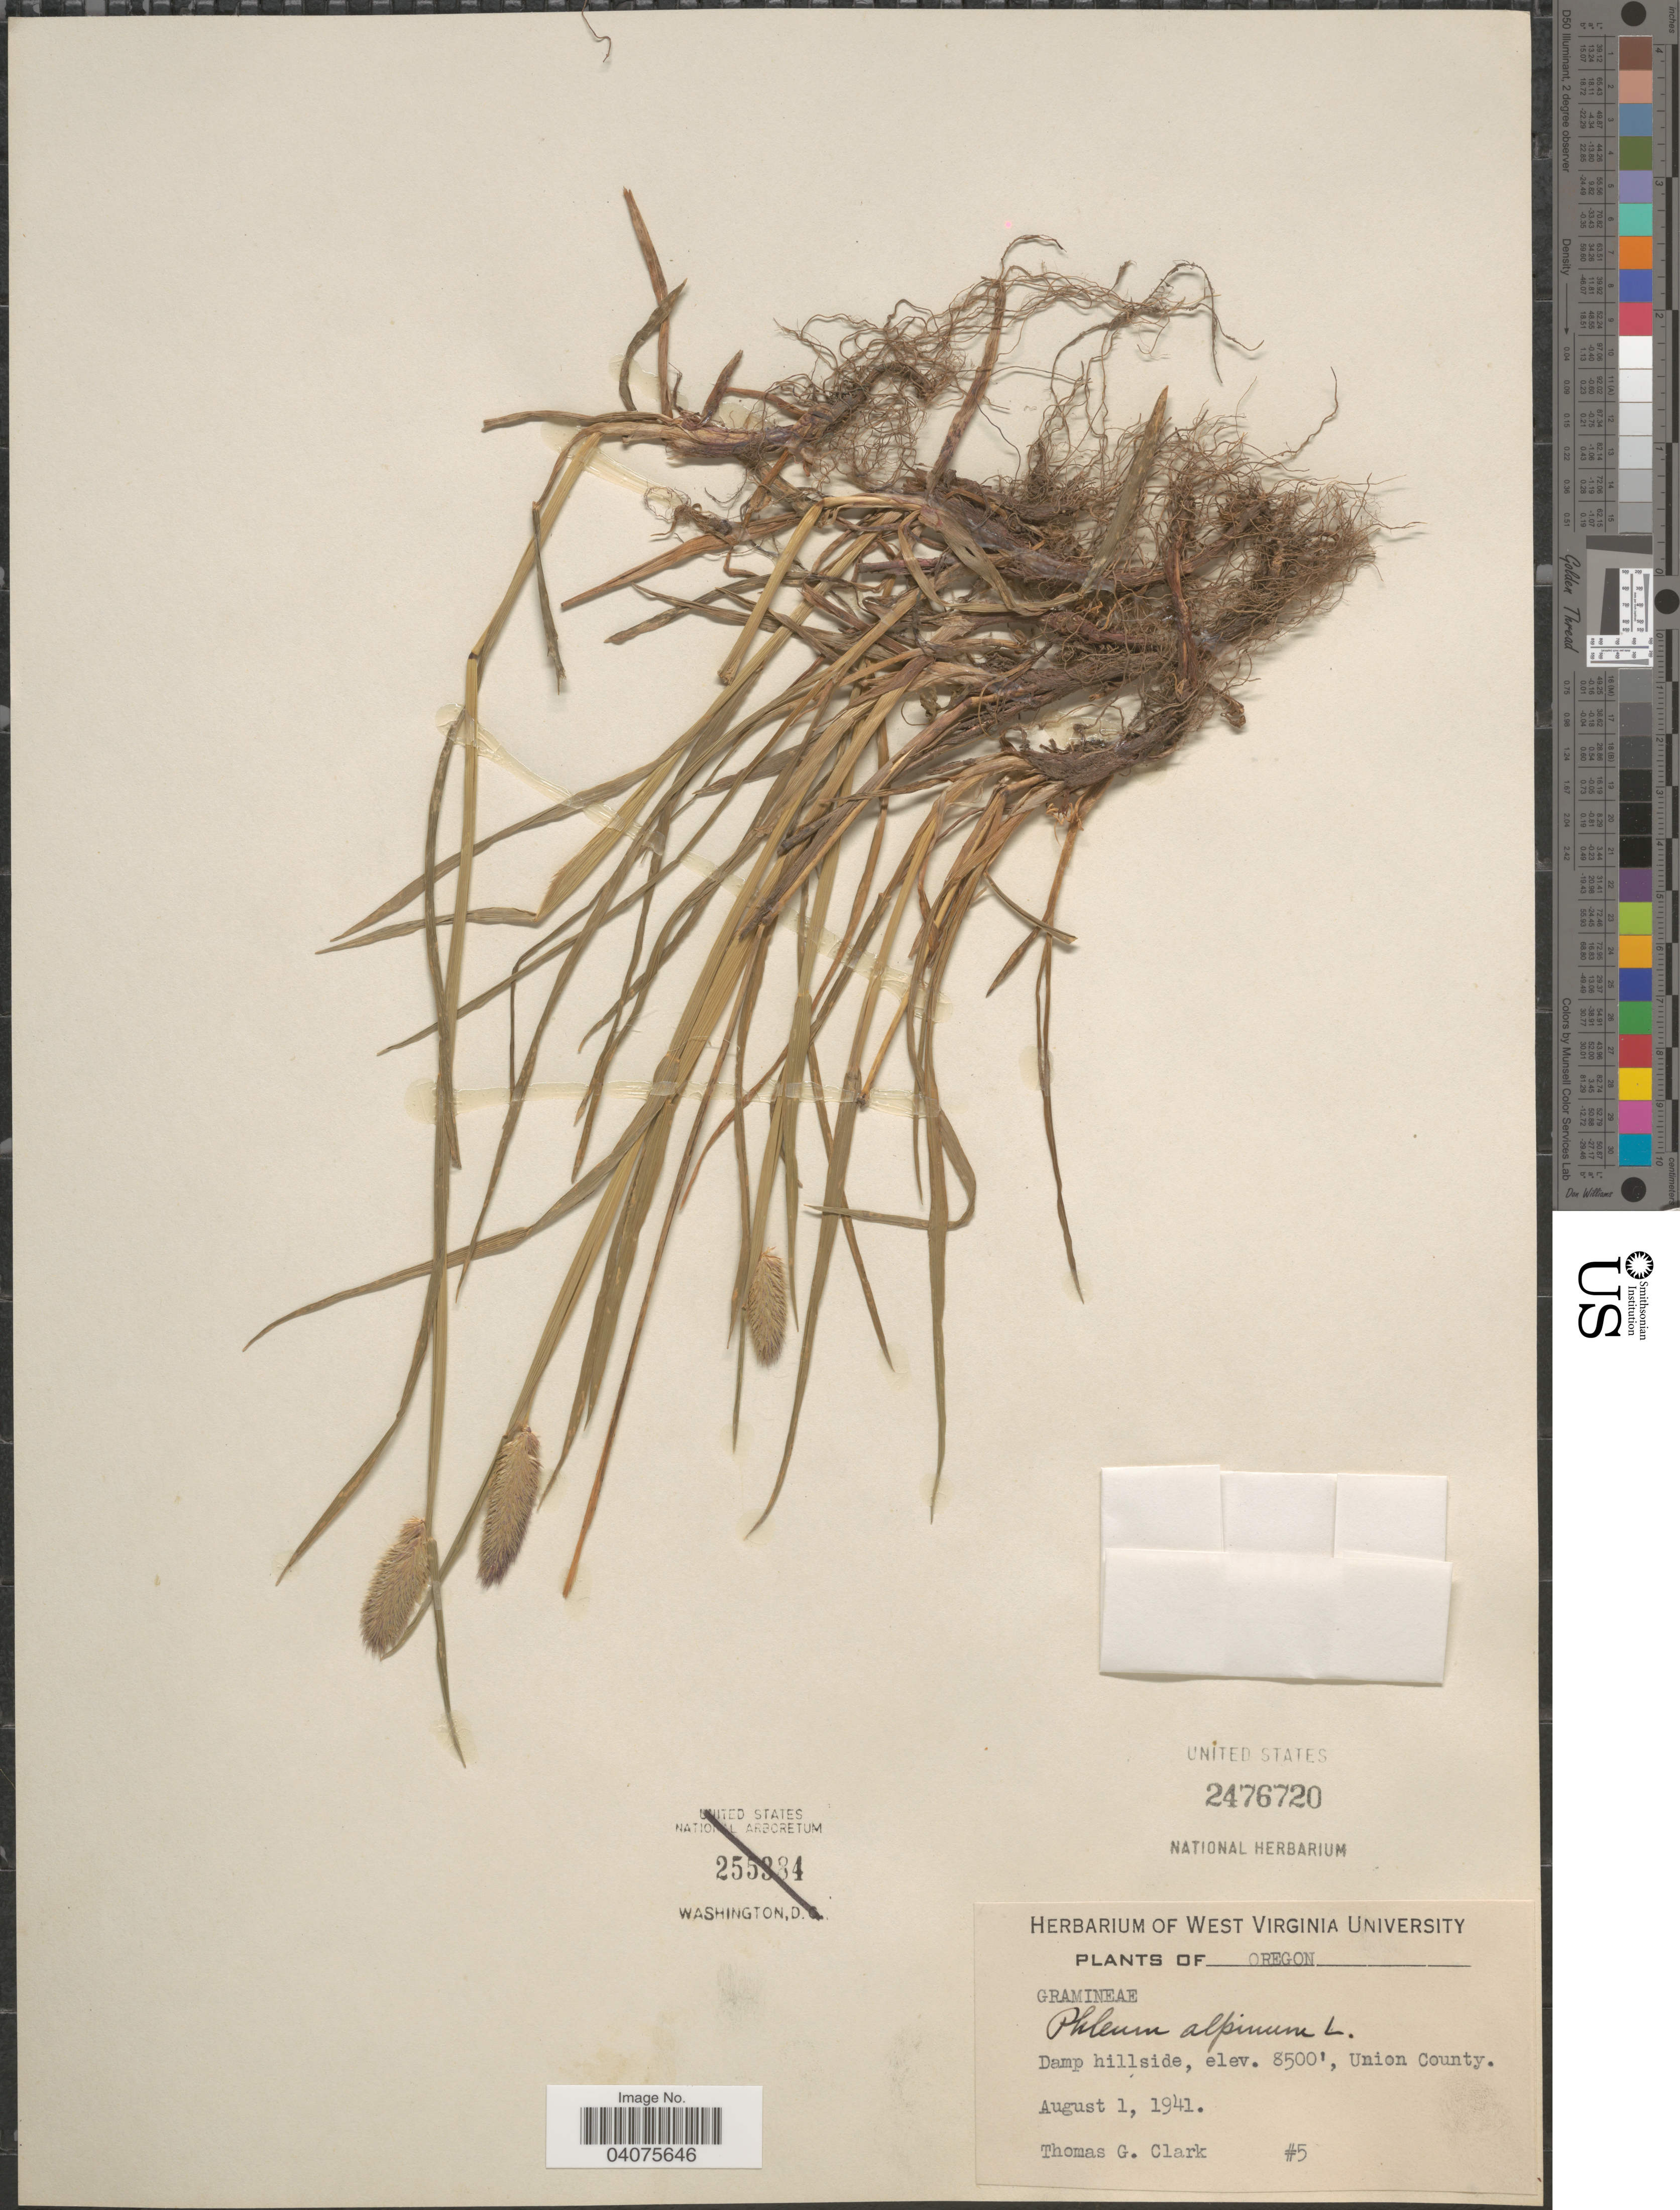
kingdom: Plantae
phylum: Tracheophyta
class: Liliopsida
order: Poales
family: Poaceae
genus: Phleum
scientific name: Phleum alpinum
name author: L.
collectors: T. Clark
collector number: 5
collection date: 1941-08-01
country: United States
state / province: Oregon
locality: Damp hillside, Union County.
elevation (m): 2591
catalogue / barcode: US 2476720